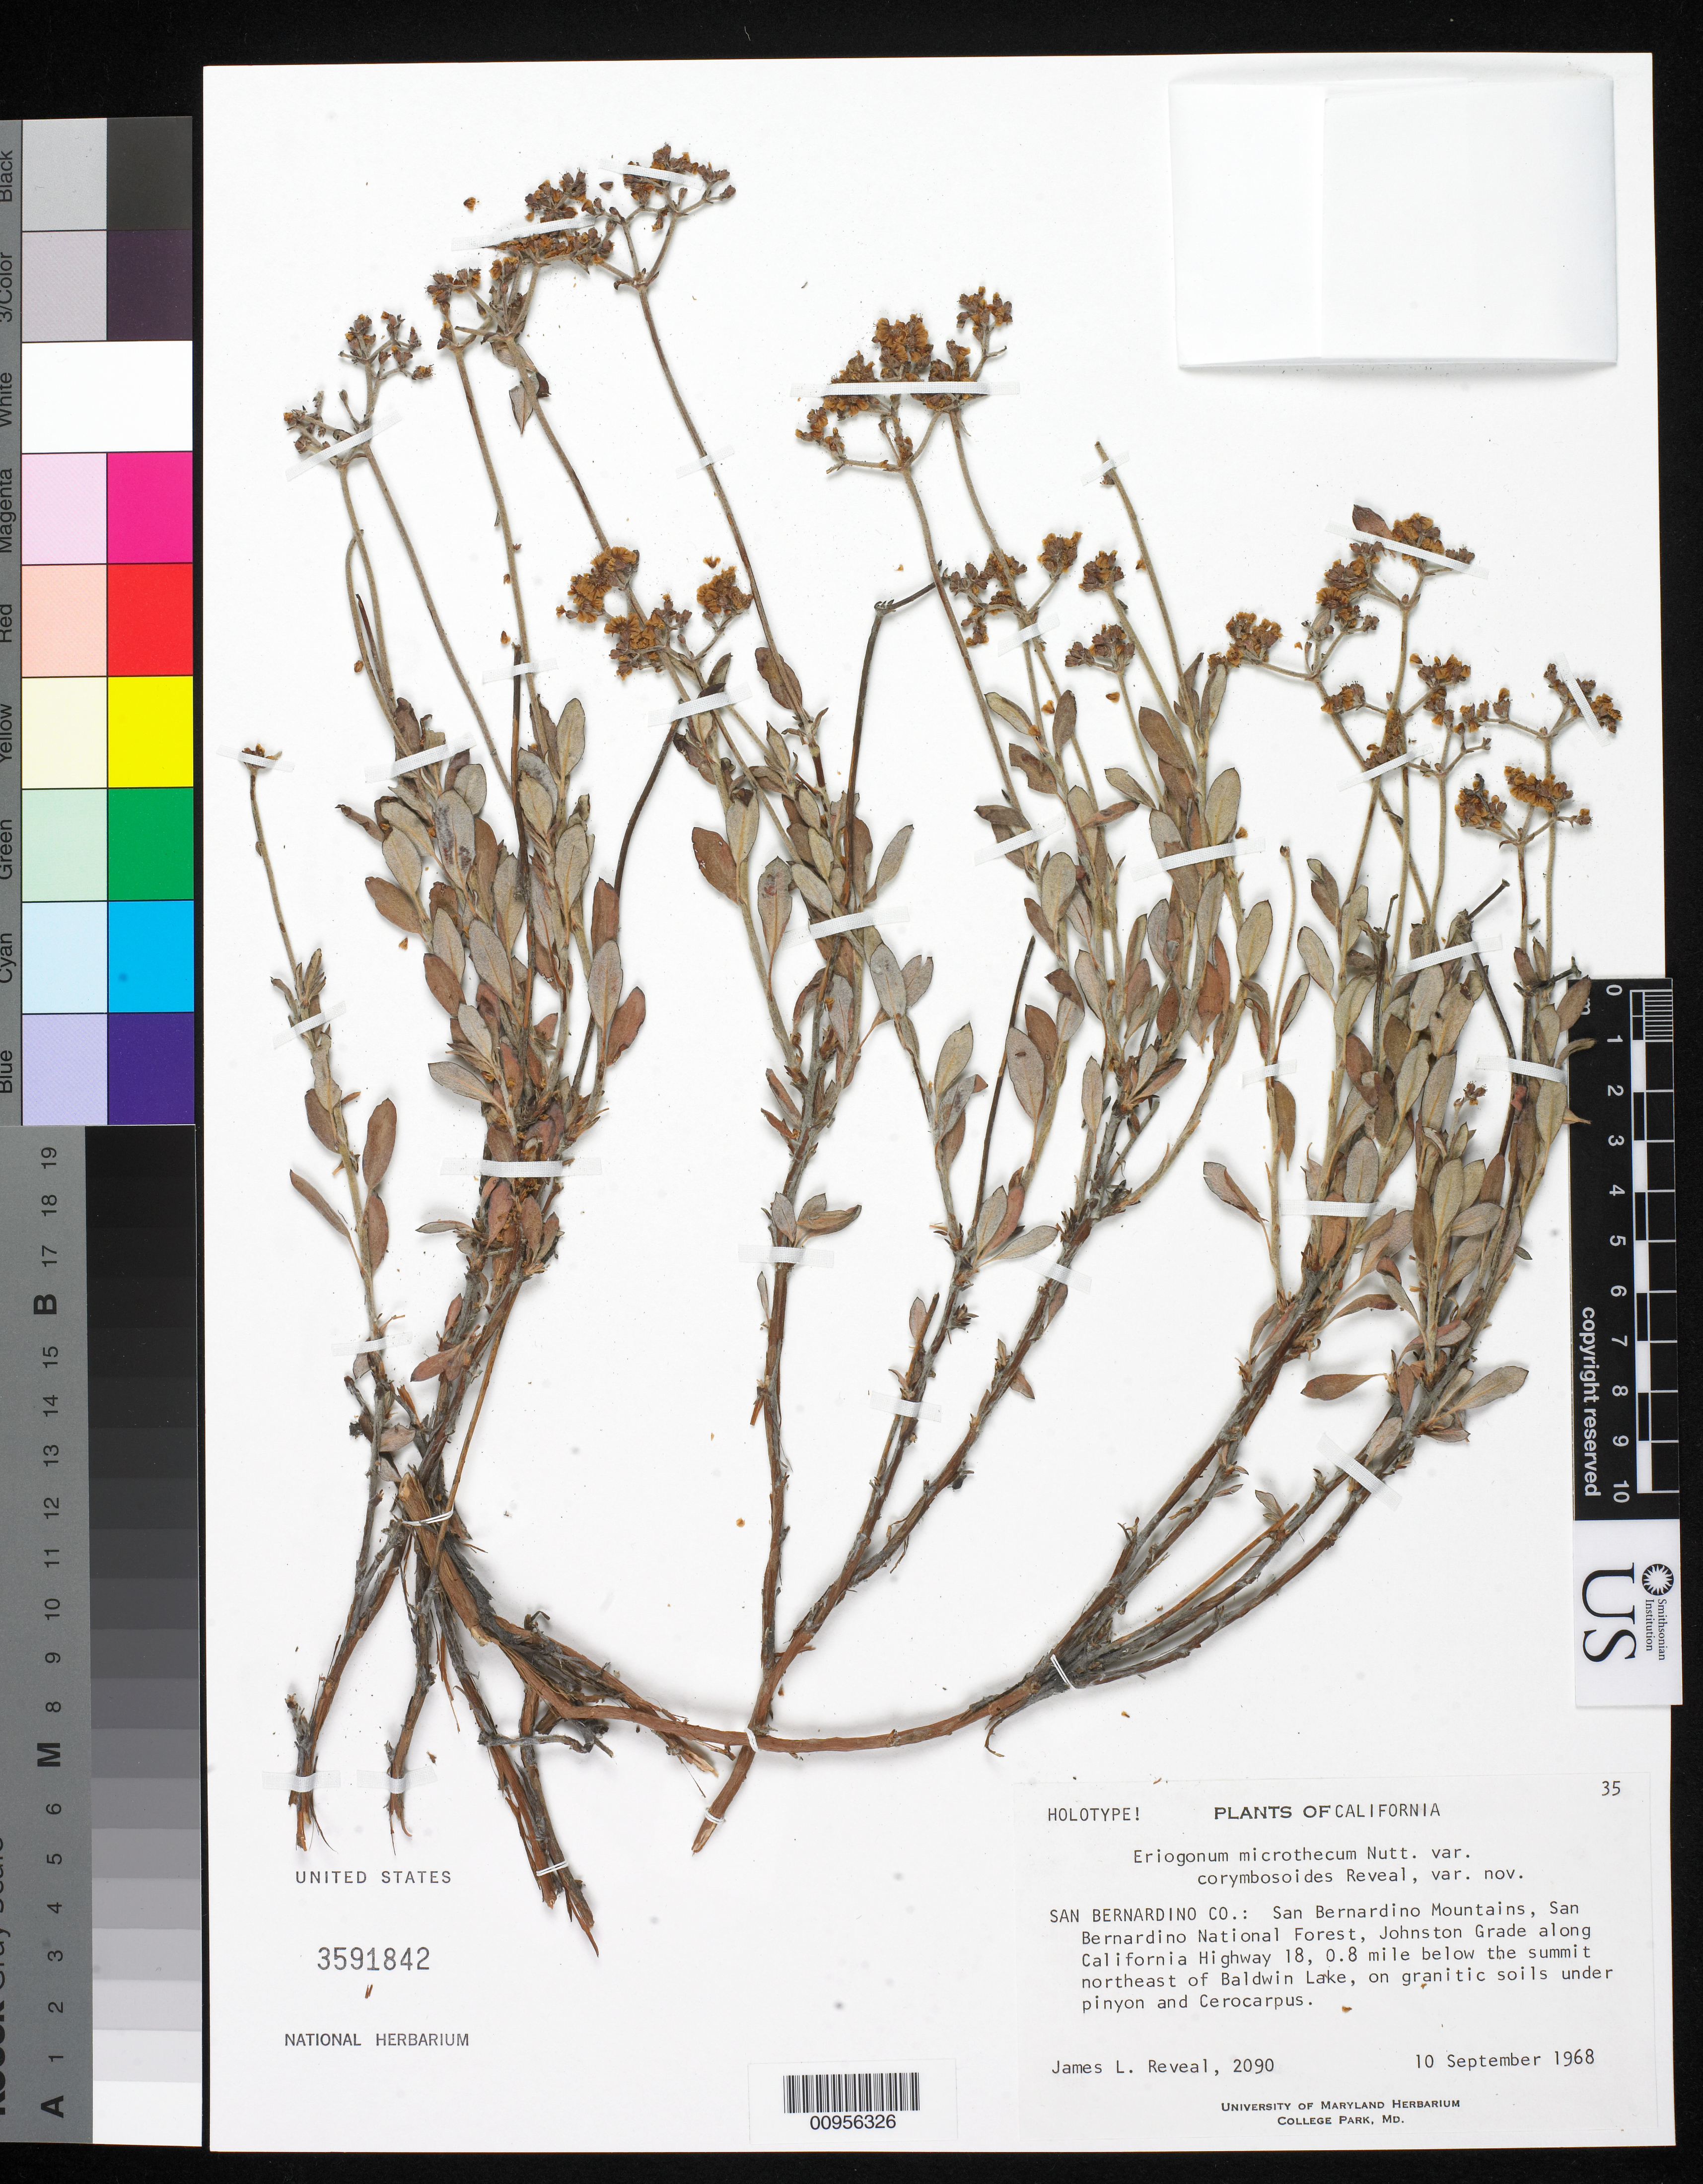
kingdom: Plantae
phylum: Tracheophyta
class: Magnoliopsida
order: Caryophyllales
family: Polygonaceae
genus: Eriogonum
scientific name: Eriogonum microtheca var. corymbosoides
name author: Reveal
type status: Holotype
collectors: J. L. Reveal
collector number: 2090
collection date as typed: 10 Sep 1968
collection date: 1968-09-10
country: United States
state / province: California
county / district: San Bernardino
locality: San Bernardino Co.: San Bernardino Mountains, San Bernardino National Forest, Johnston Grade along California Highway 18, 0.8 mile below the summit northeast of Baldwin Lake.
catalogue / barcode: US 3591842